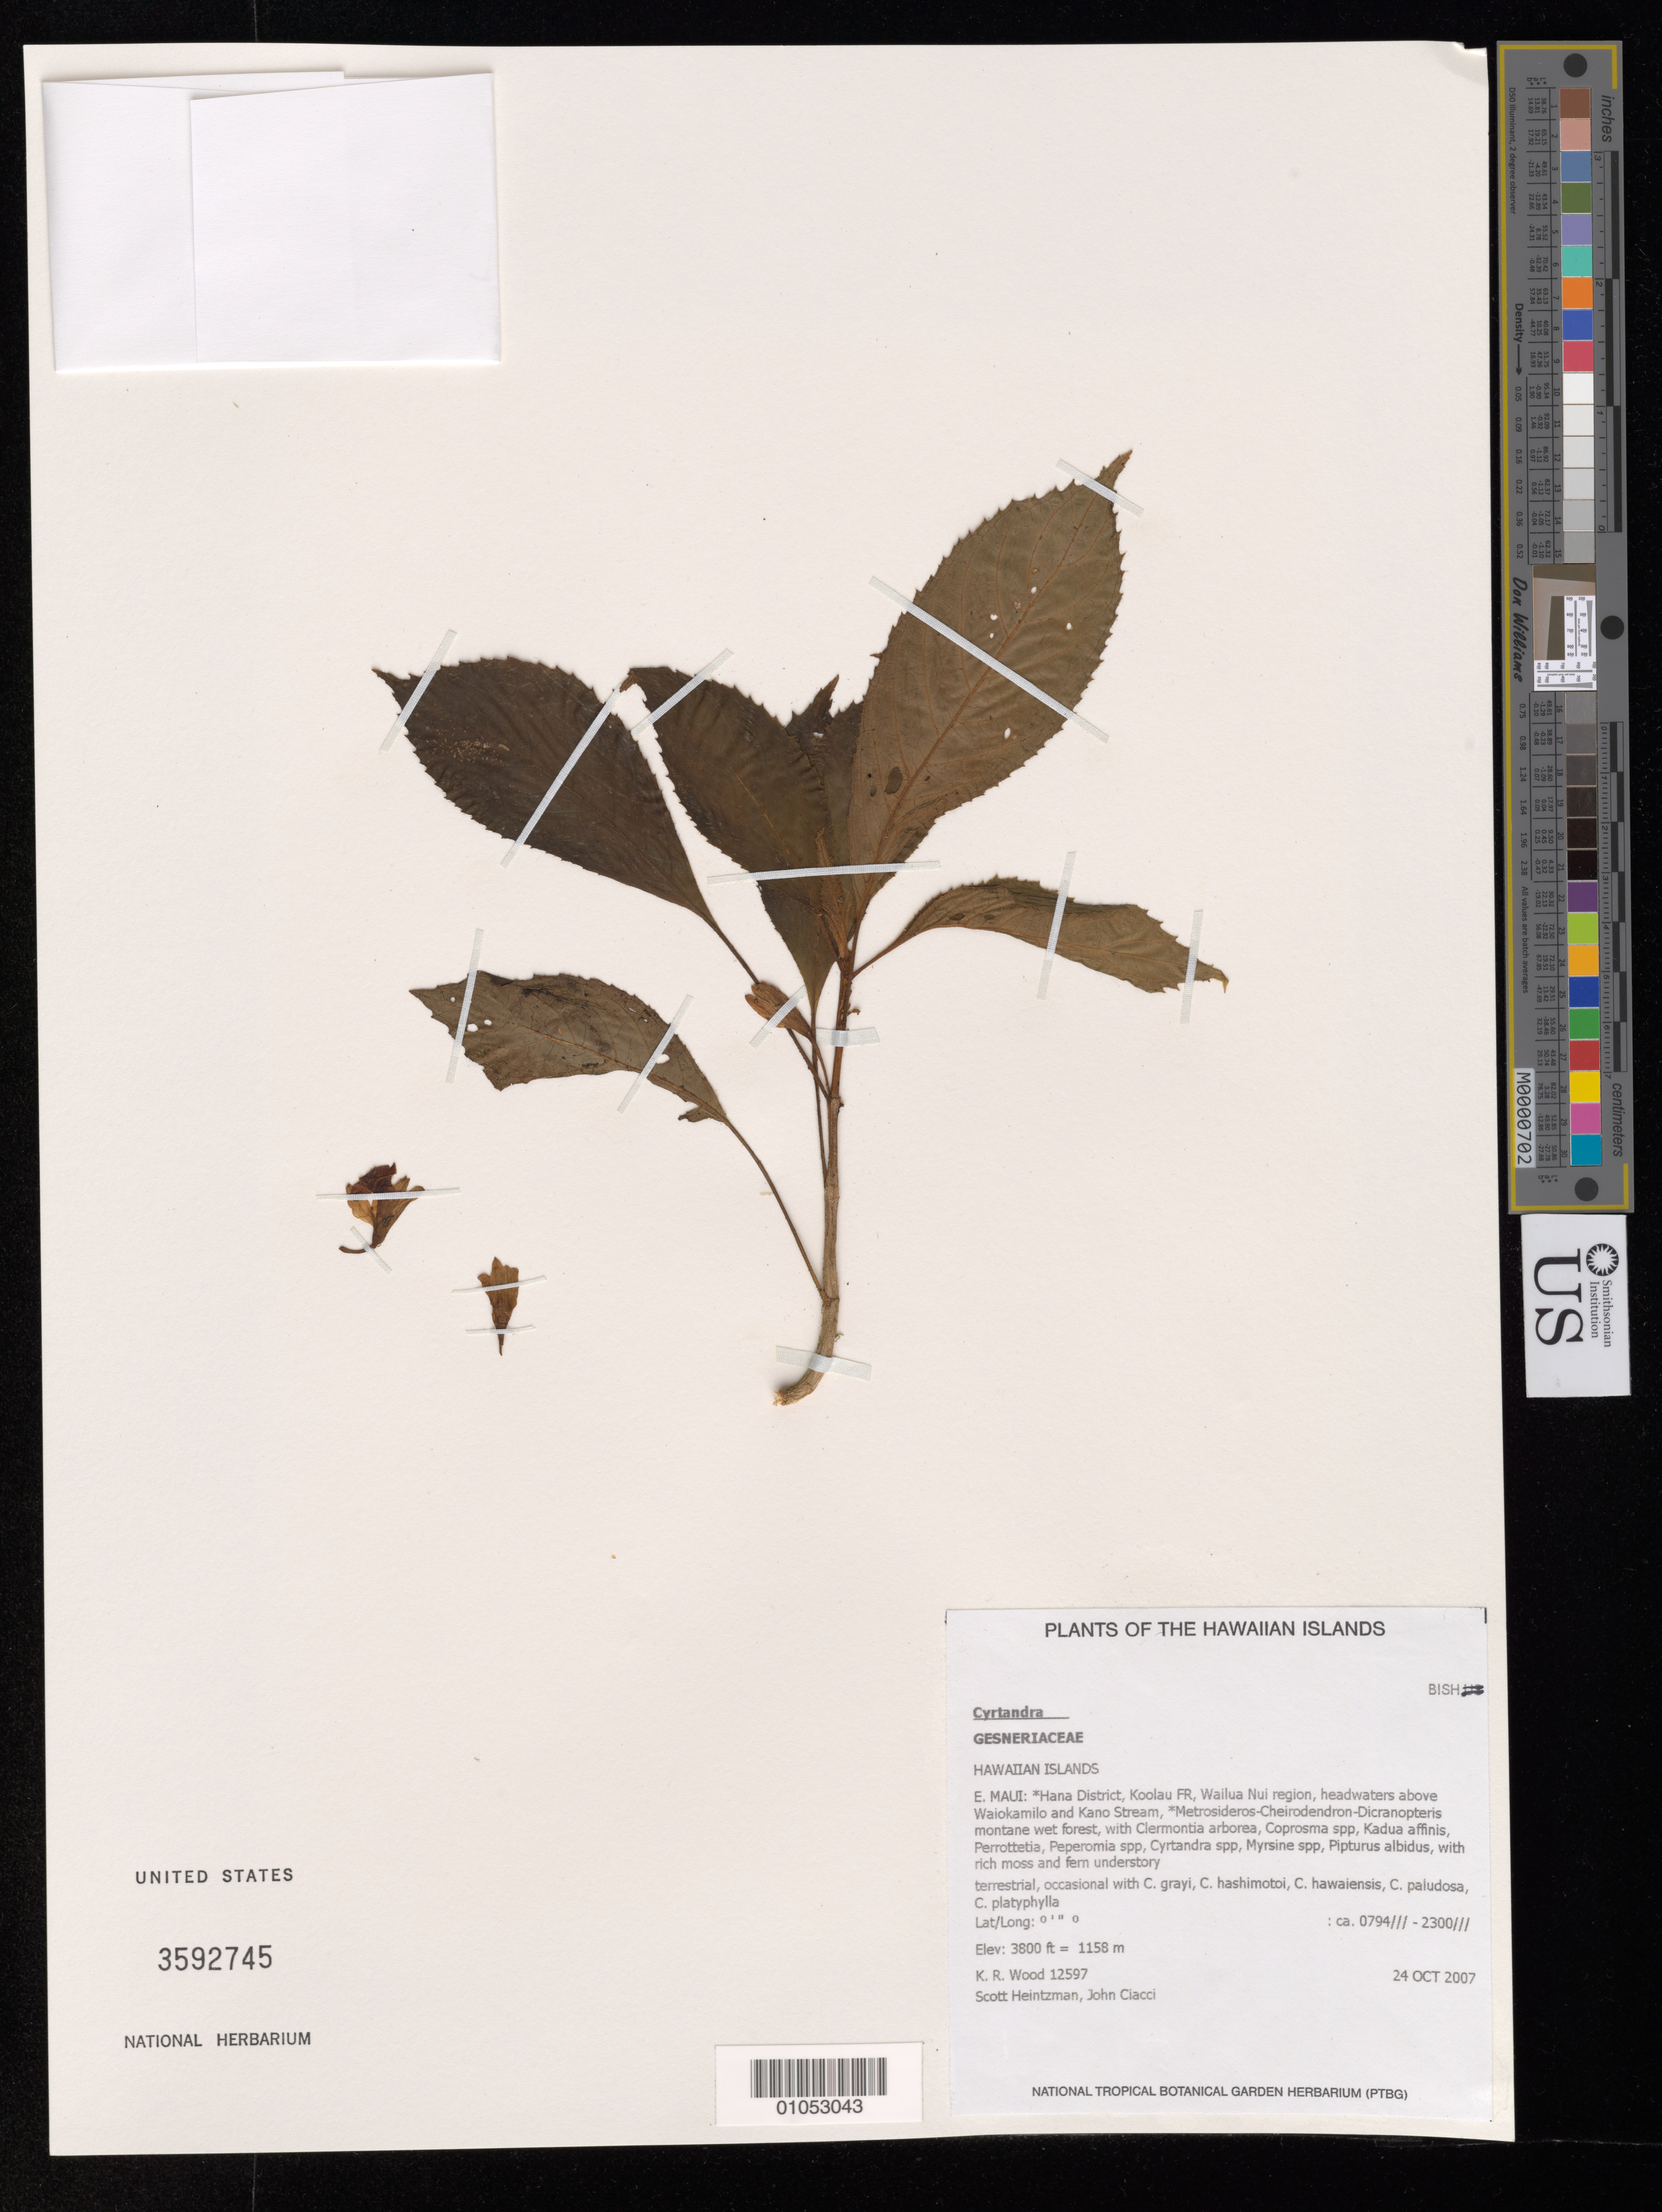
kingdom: Plantae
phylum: Tracheophyta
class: Magnoliopsida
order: Lamiales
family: Gesneriaceae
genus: Cyrtandra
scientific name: Cyrtandra kipahuluensis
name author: H. St. John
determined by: Wagner, W. L., (BOT), Smithsonian Institution - National Museum of Natural History (UNITED STATES)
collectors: K. R. Wood, S. Heintzman & J. Ciacci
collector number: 12597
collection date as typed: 24 Oct 2007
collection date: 2007-10-24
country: United States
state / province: Hawaii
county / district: Maui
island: Maui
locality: East Maui, Hamakua District, Koolau FR, Wailua Nui region, headwaters above Waiokamilo and Kano Stream.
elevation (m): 1158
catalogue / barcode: US 3592745